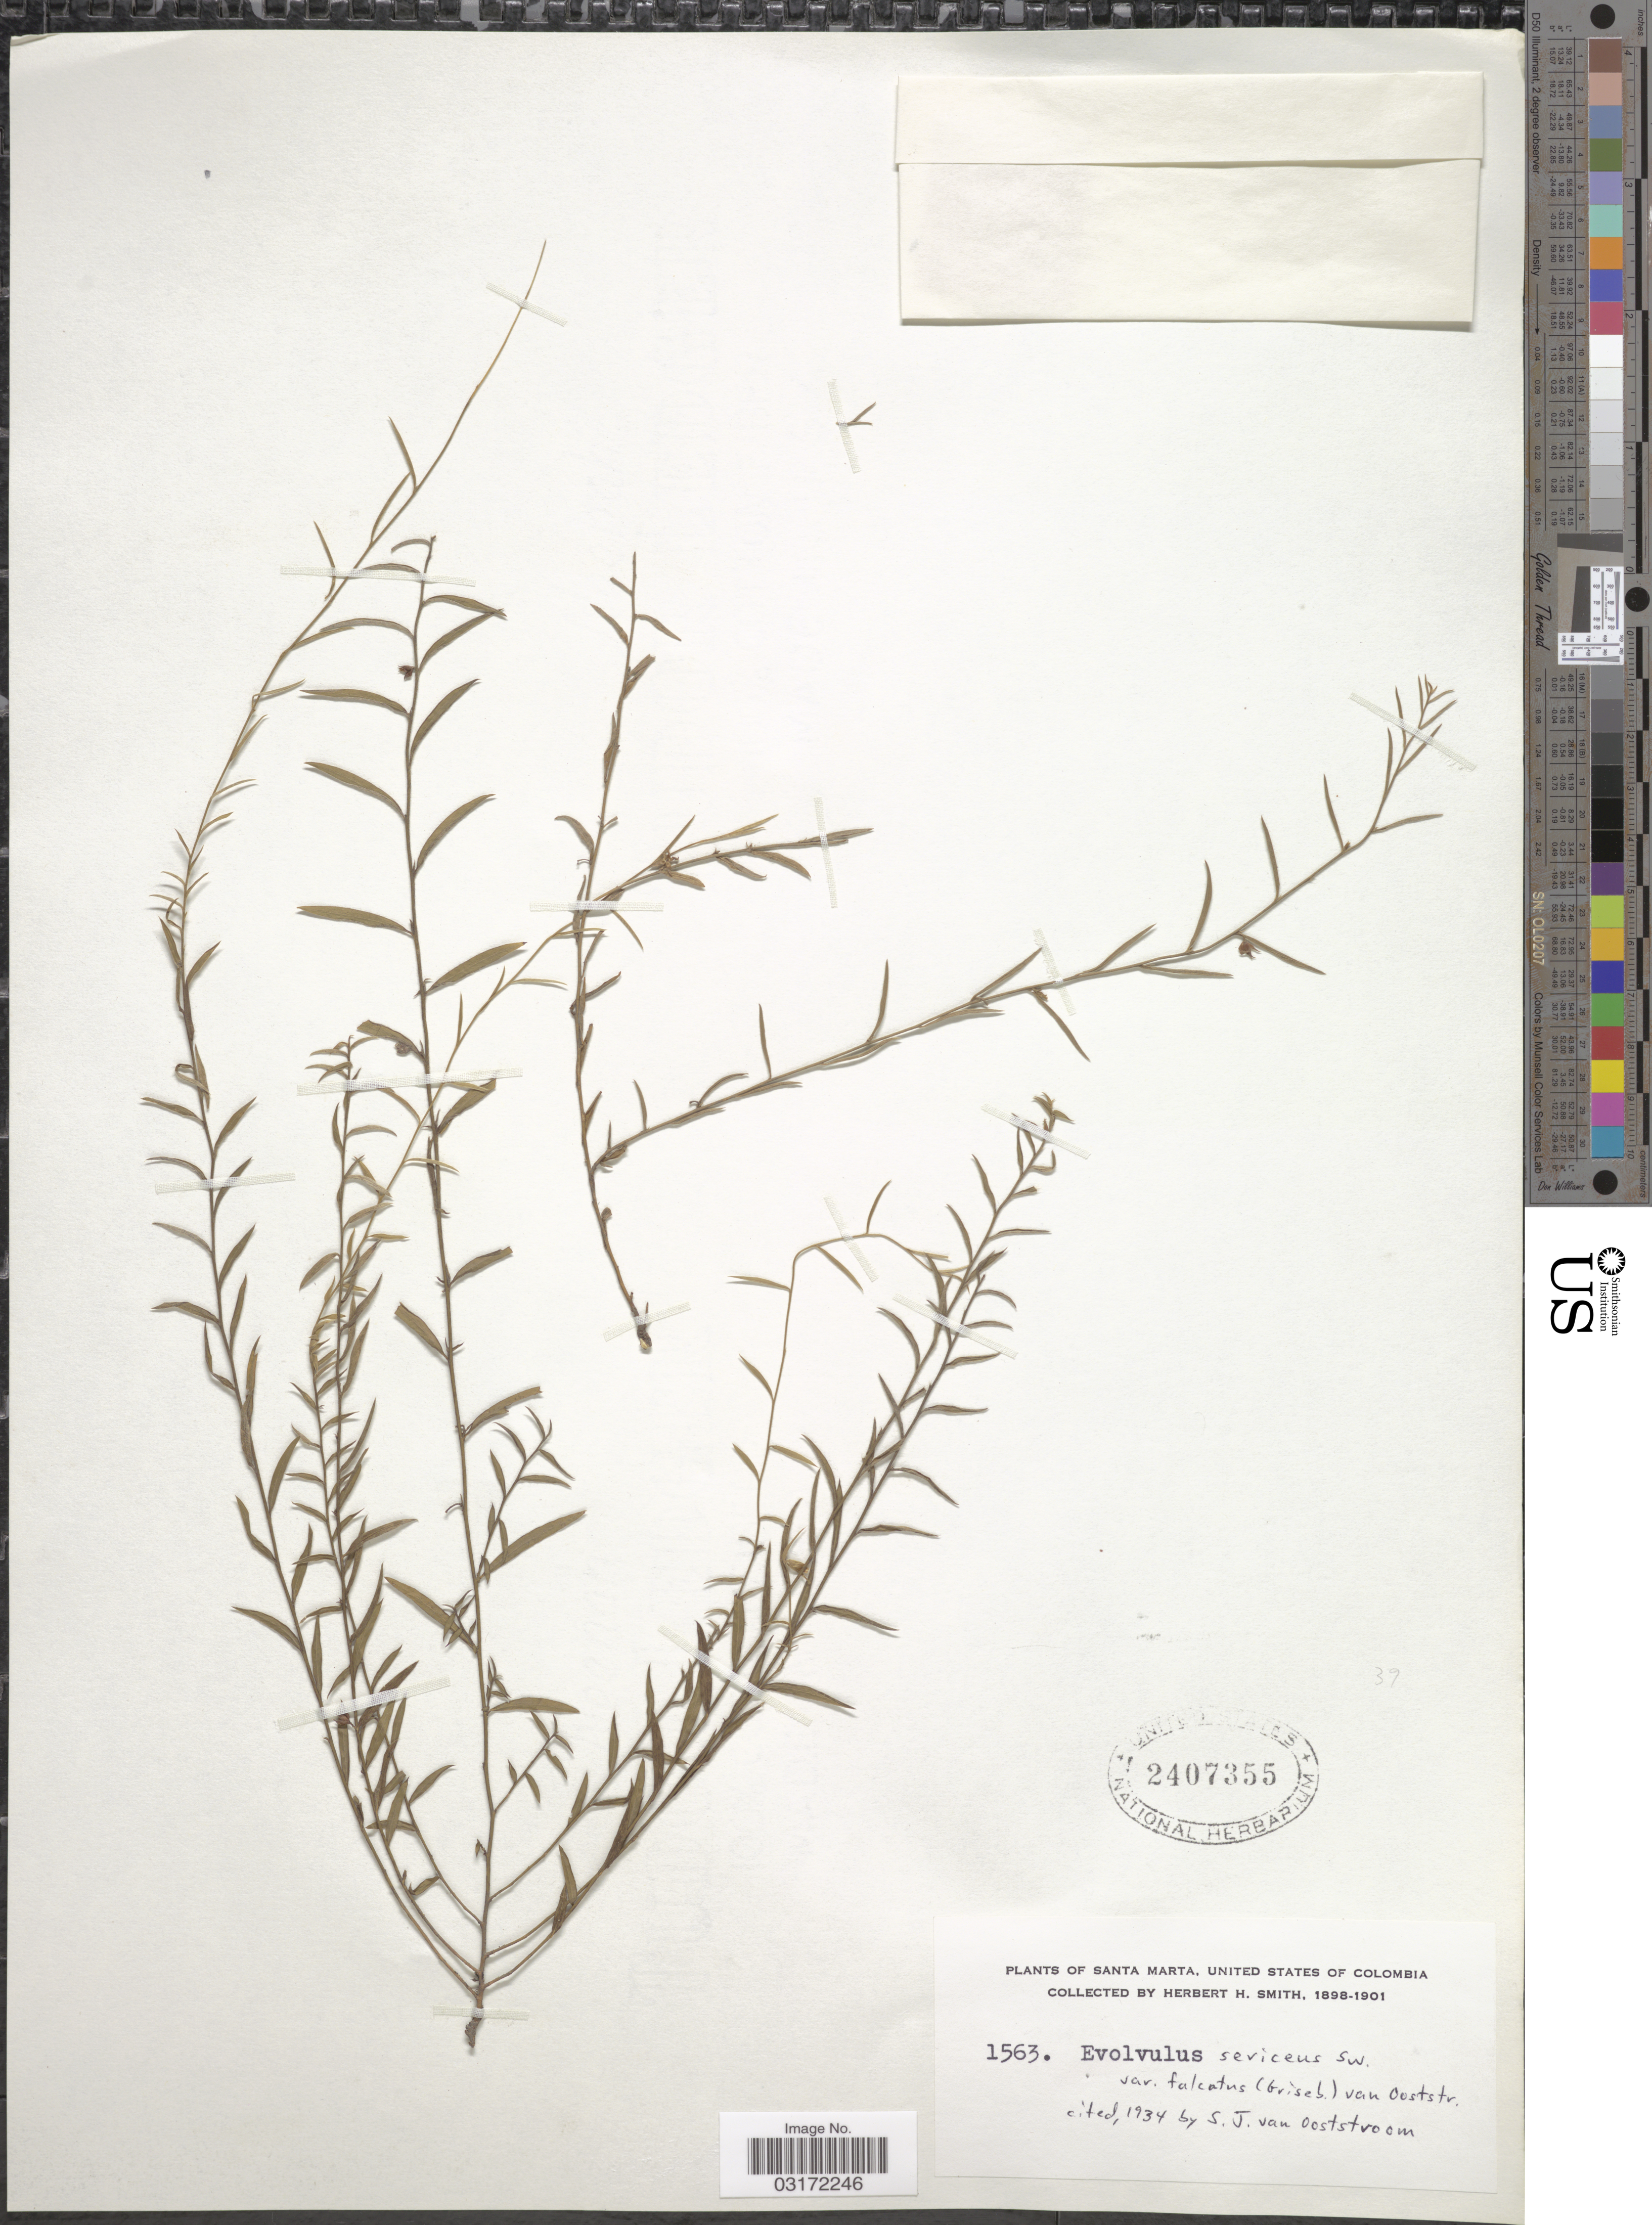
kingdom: Plantae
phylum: Tracheophyta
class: Magnoliopsida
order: Solanales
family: Convolvulaceae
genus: Evolvulus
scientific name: Evolvulus sericeus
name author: Sw.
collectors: Herbert H. Smith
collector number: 1563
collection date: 1898/1901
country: Colombia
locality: Santa Marta, United States of Colombia.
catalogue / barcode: US 2407355